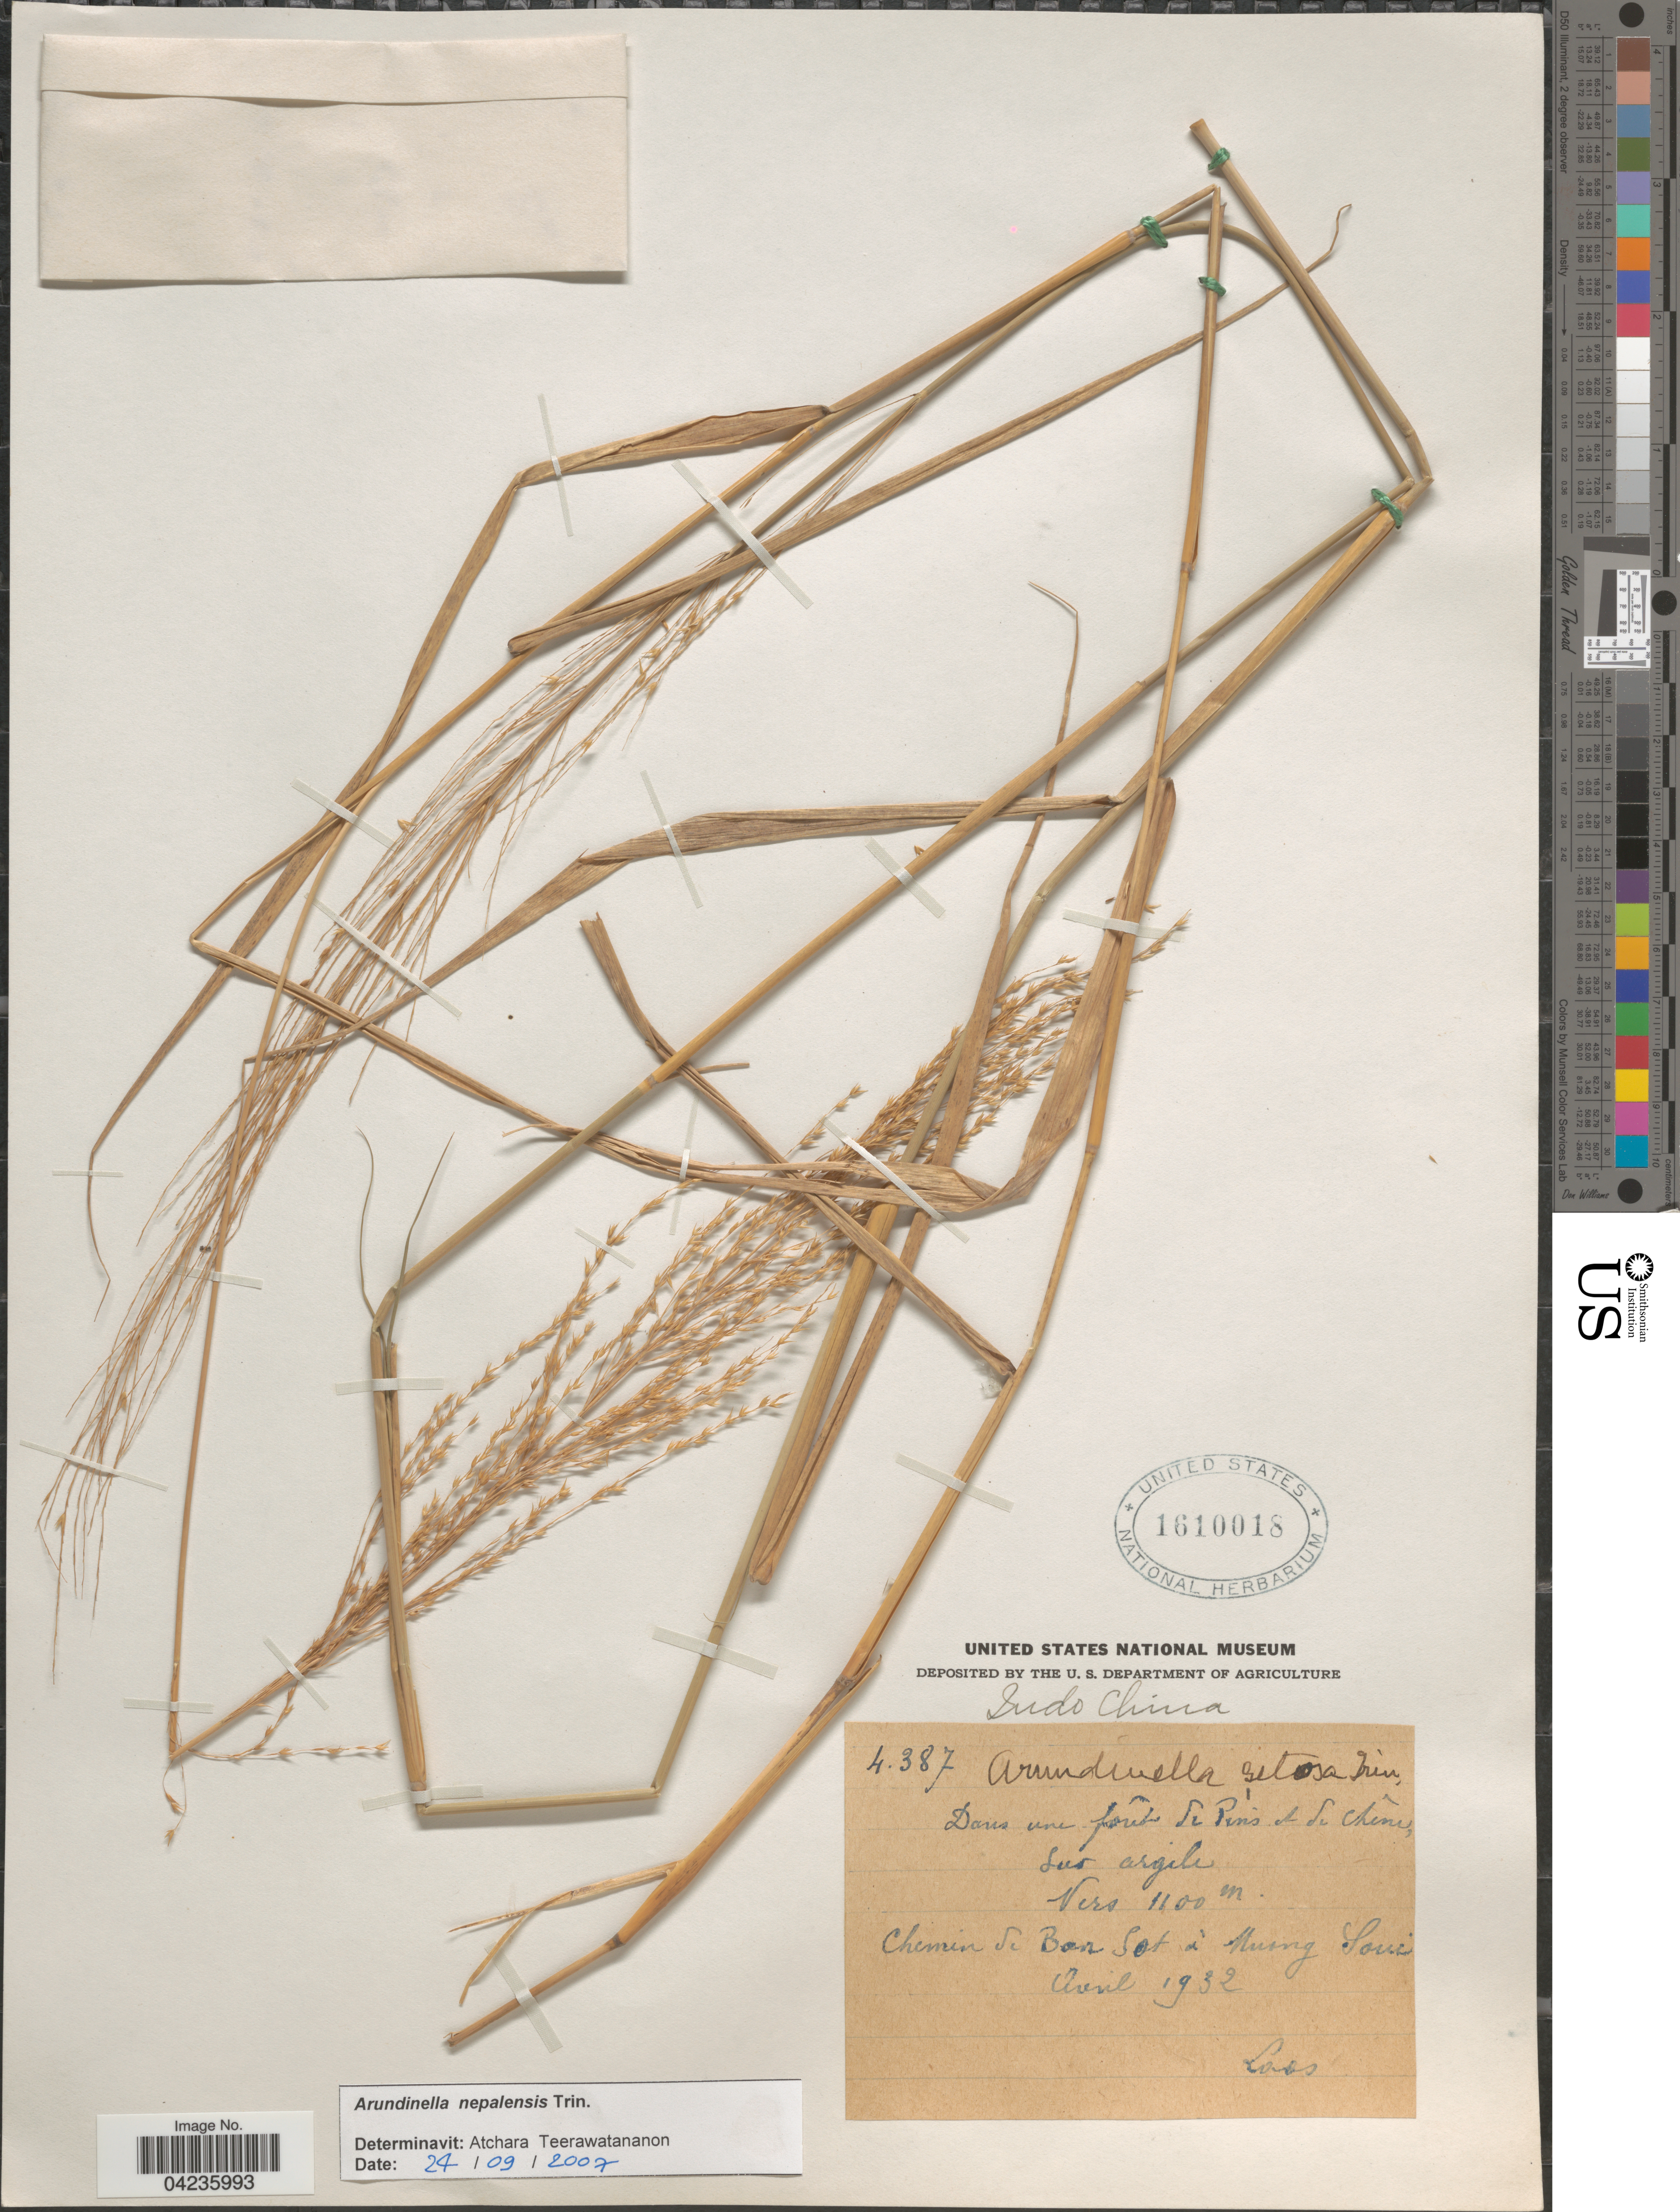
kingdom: Plantae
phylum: Tracheophyta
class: Liliopsida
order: Poales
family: Poaceae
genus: Arundinella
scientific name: Arundinella nepalensis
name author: Trin.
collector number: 4387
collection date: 1932-04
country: Laos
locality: Indo China. Dans une forêts de Pins et de Chêne, sur argili. Chemin de Ban Sot à Mung Soui. [interpreted]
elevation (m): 1100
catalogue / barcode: US 1610018